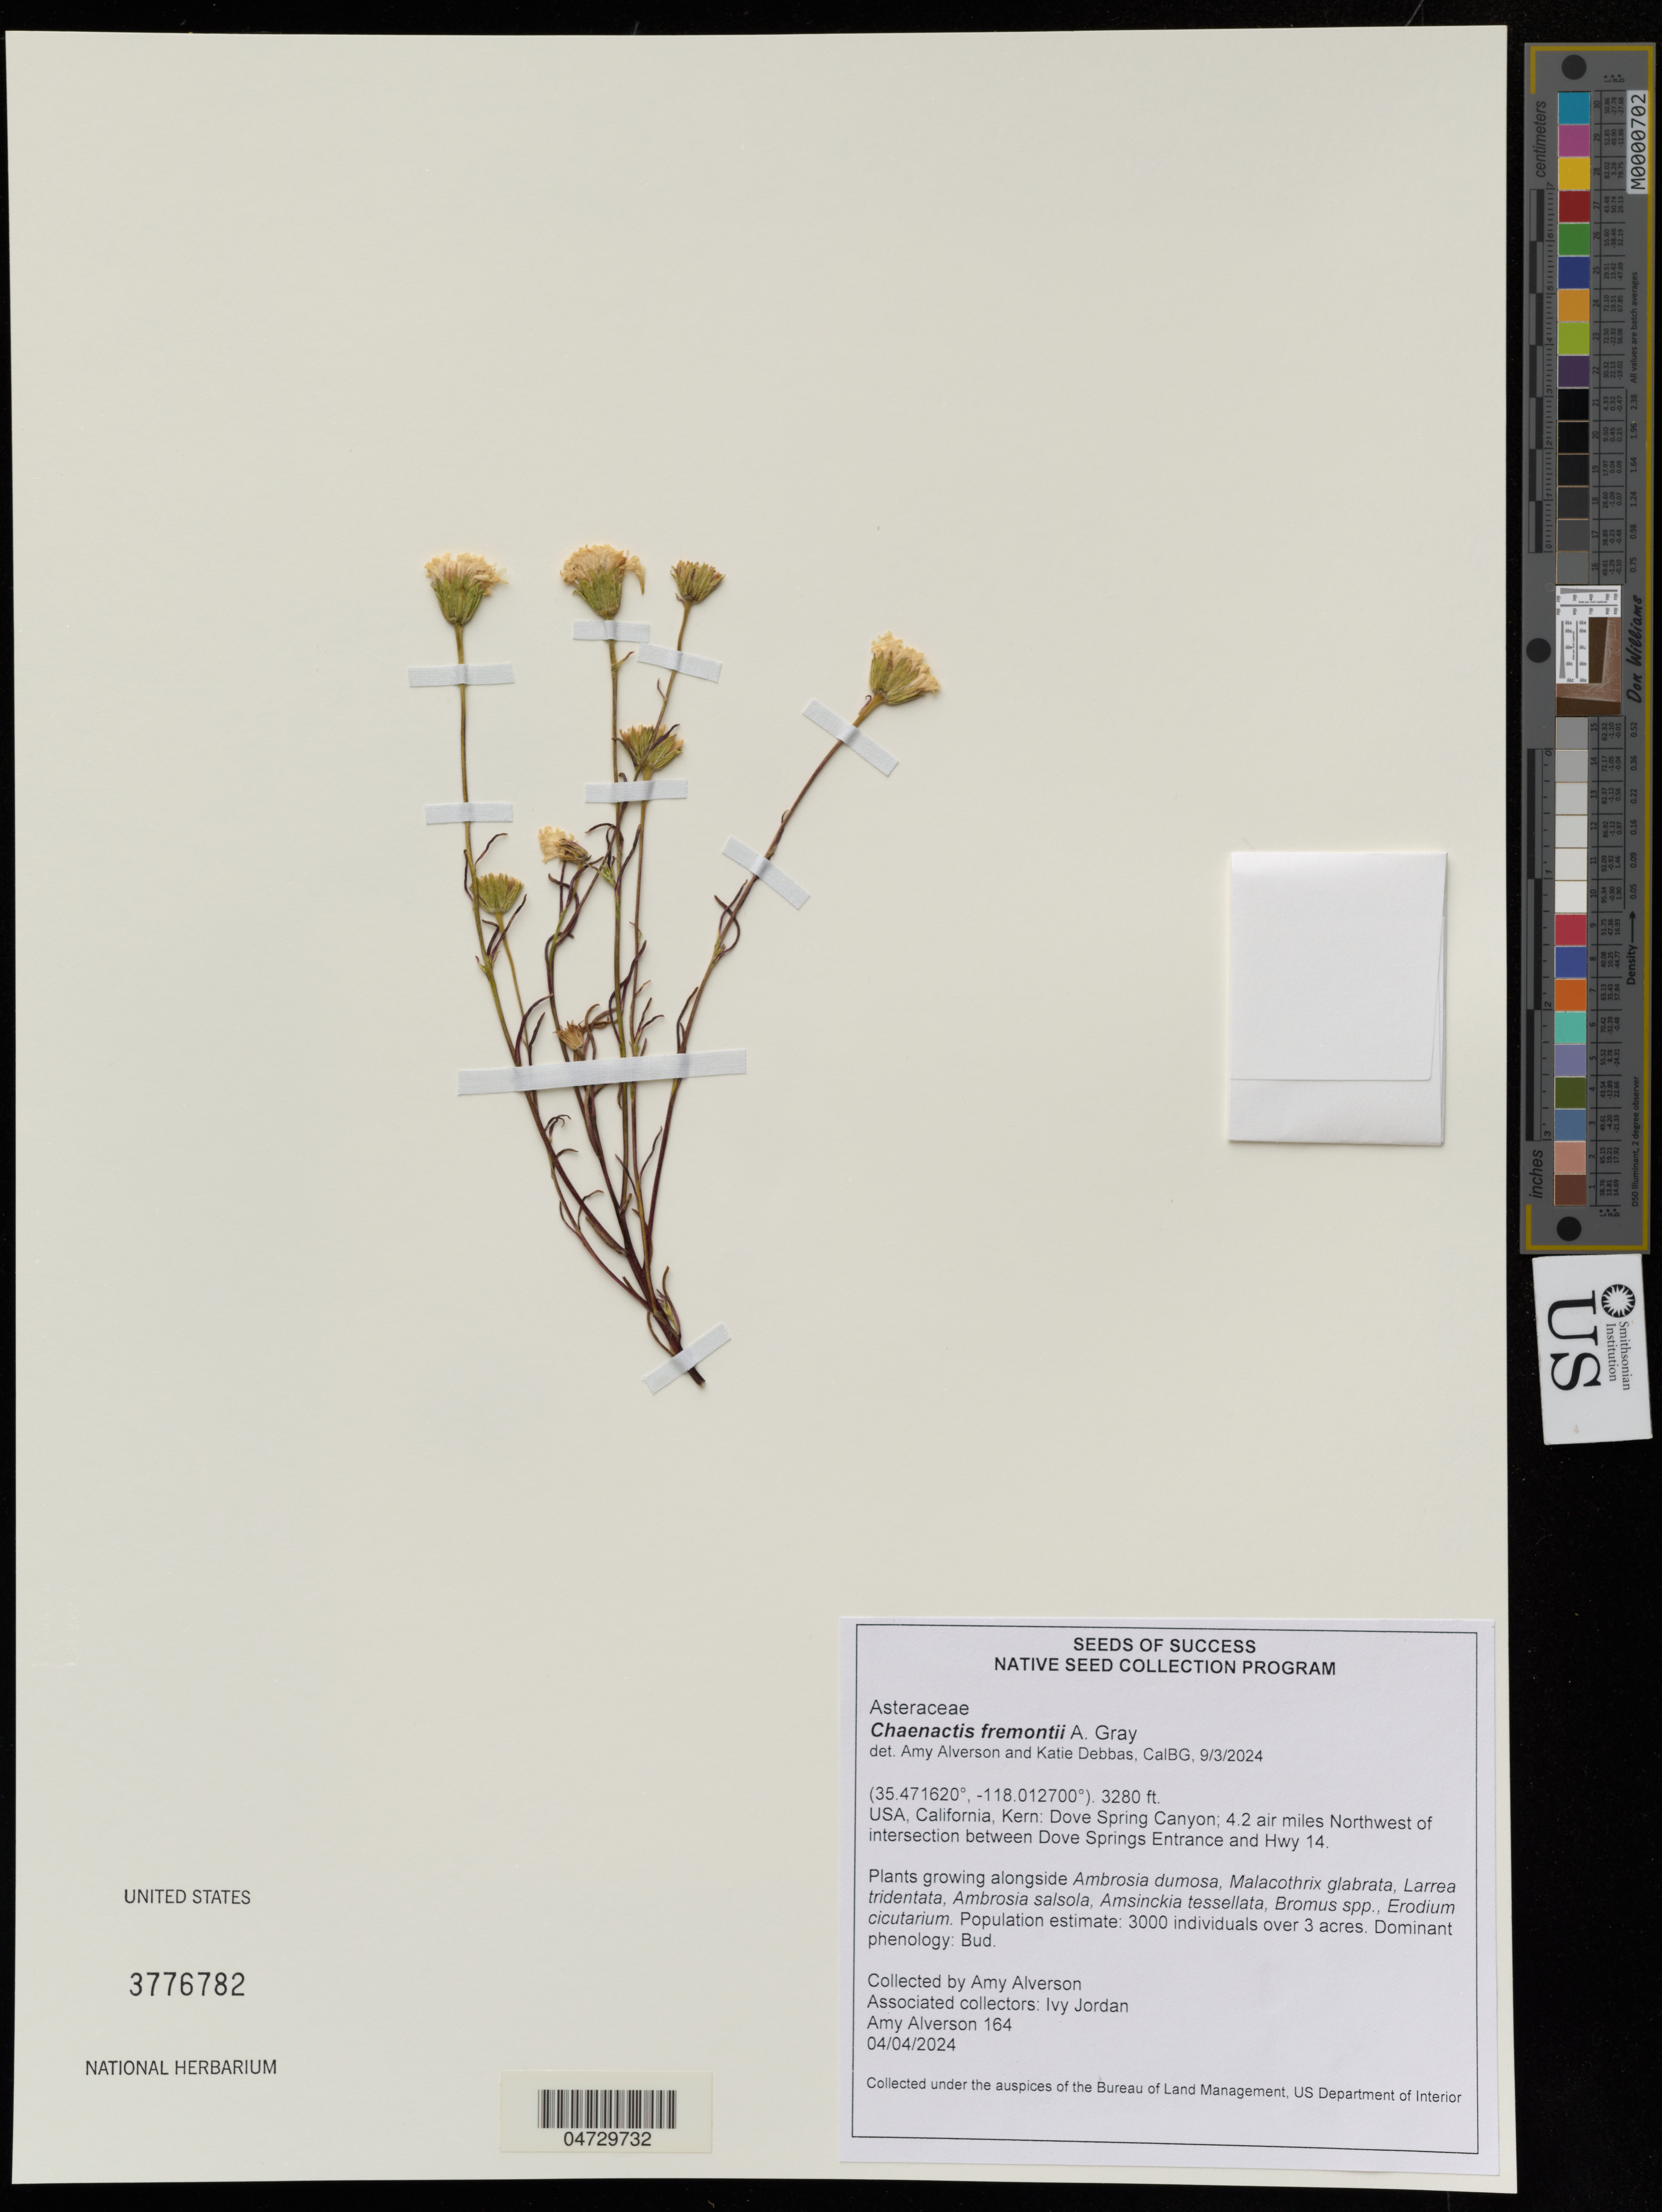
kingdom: Plantae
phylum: Tracheophyta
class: Magnoliopsida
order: Asterales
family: Asteraceae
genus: Chaenactis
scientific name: Chaenactis fremontii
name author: A. Gray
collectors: A. Alverson & I. Jordan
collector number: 164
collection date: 2024-04-04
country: United States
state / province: California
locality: Kern: Dove Spring Canyon; 4.2 air miles Northwest of intersection between Dove Springs Entrance and Hwy 14.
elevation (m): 1000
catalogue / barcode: US 3776782